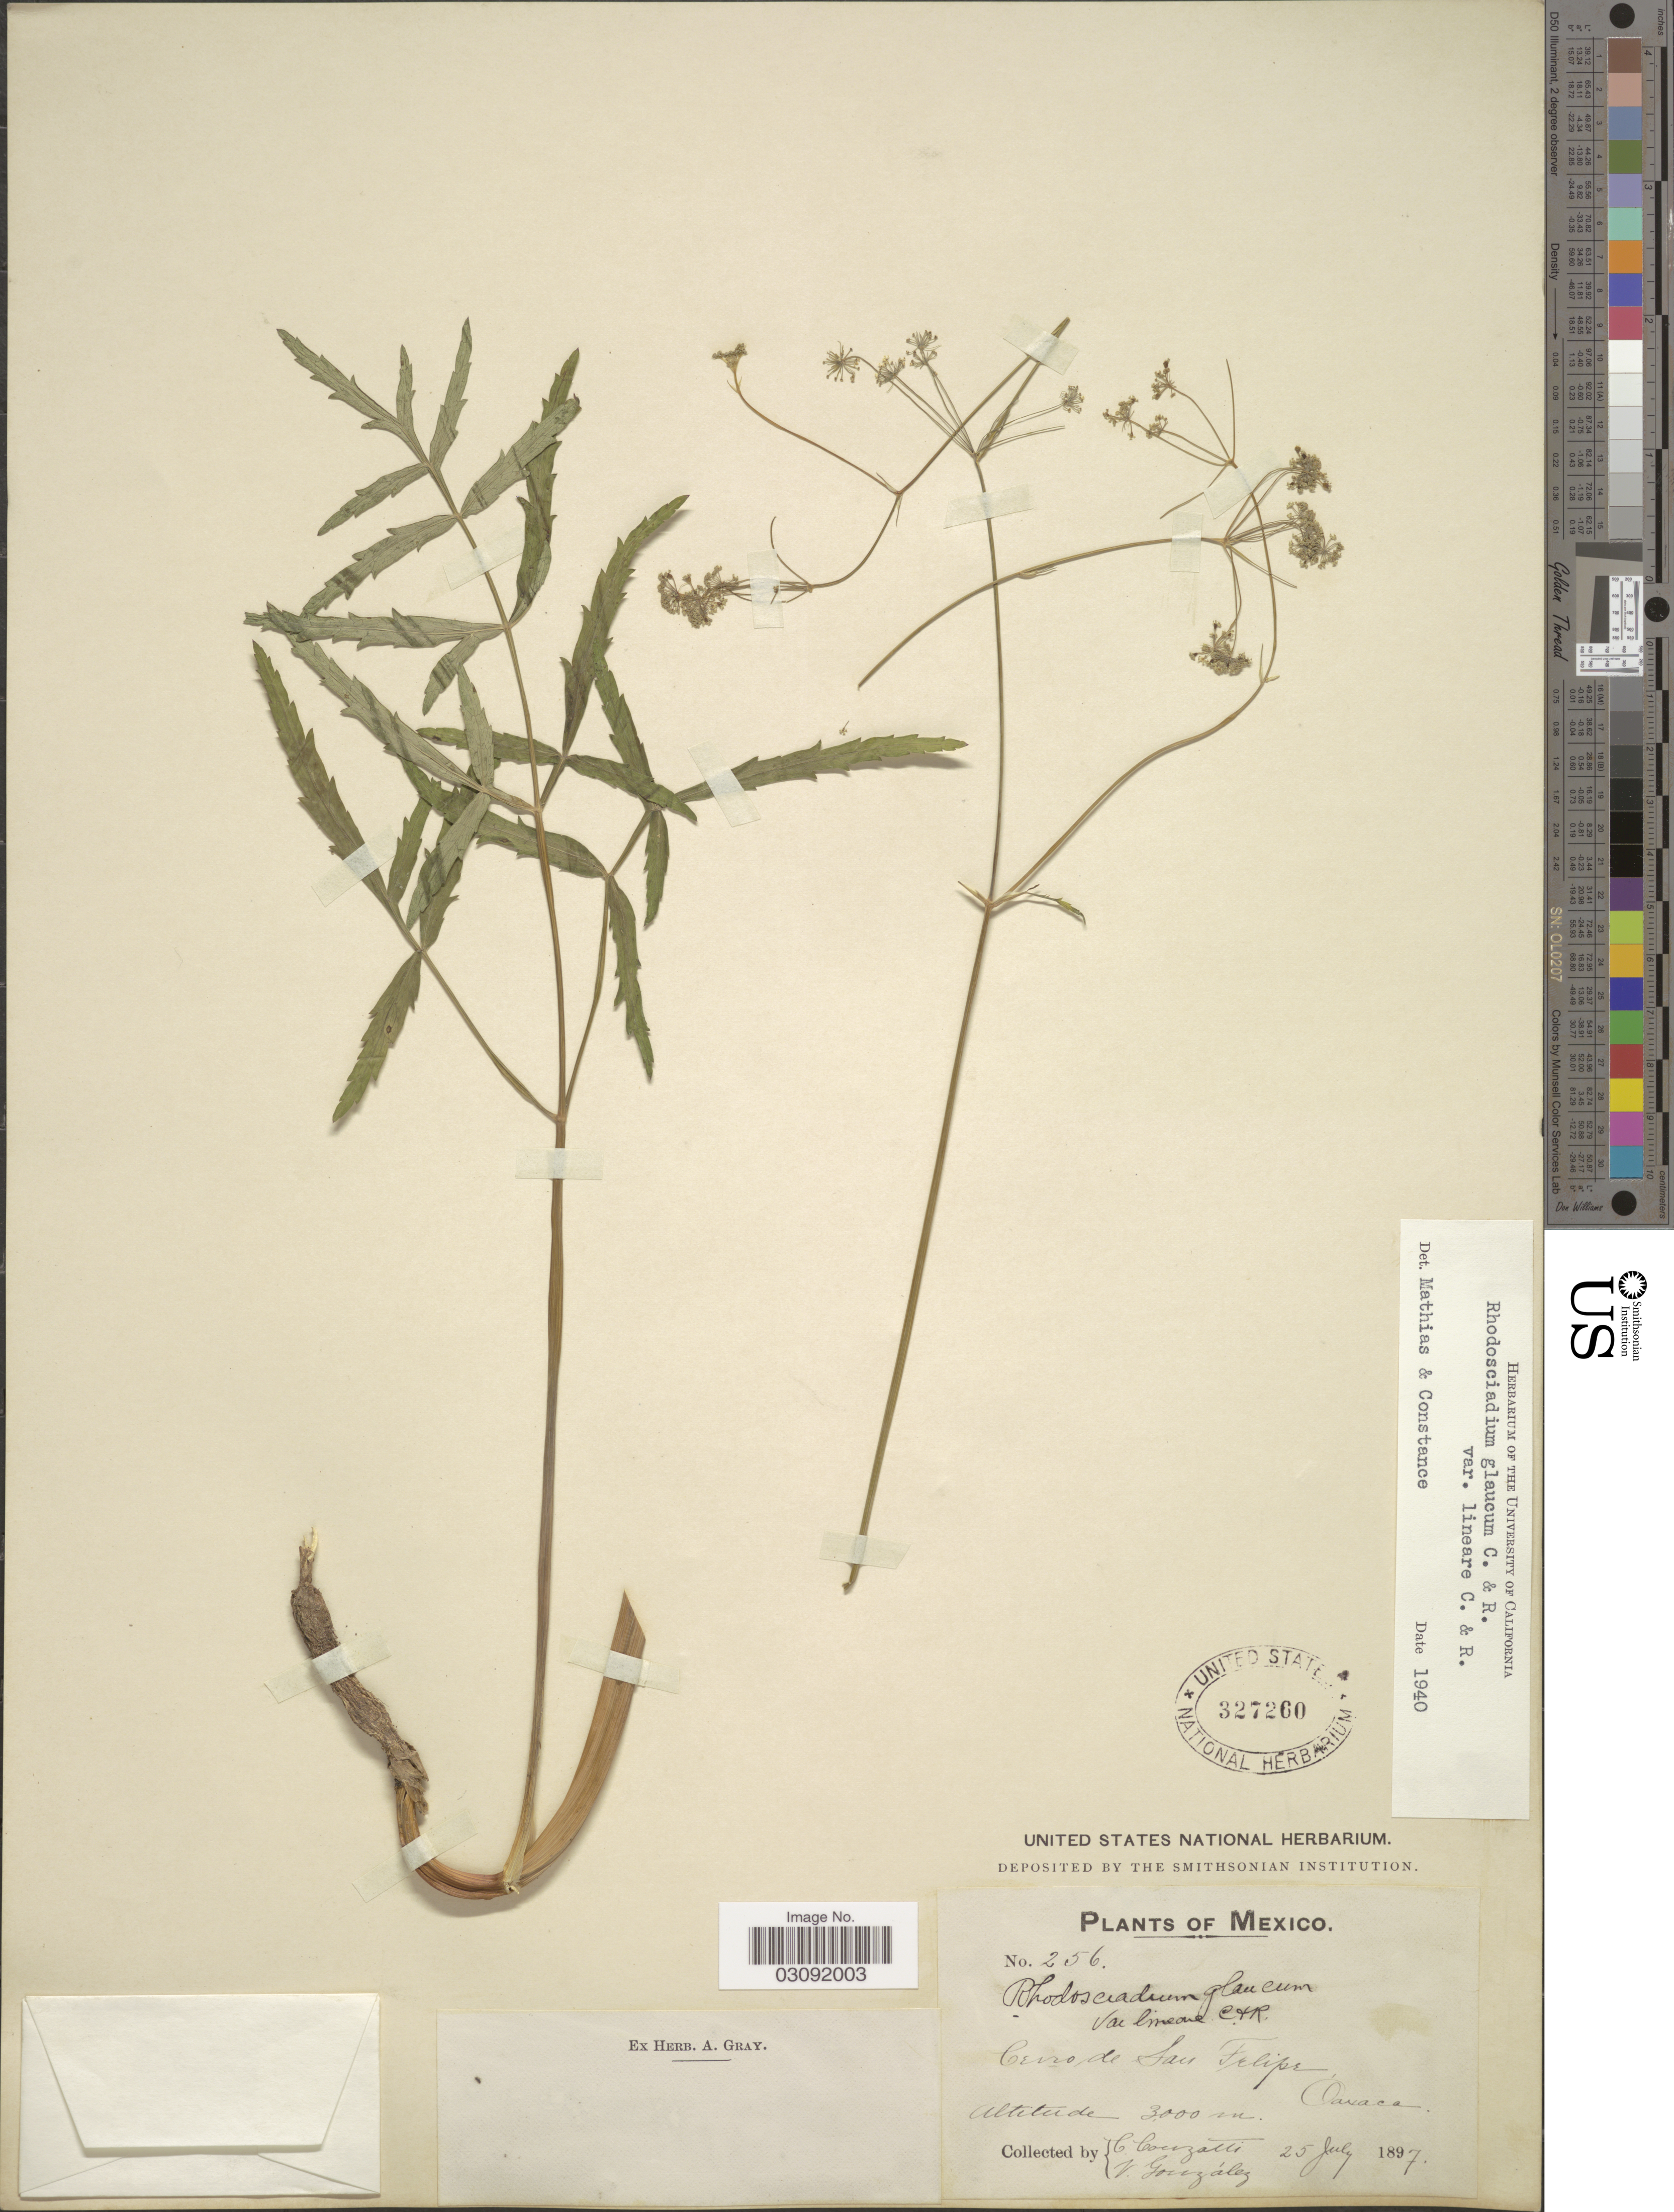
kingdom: Plantae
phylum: Tracheophyta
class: Magnoliopsida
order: Apiales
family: Apiaceae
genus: Rhodosciadium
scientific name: Rhodosciadium glaucum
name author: J.M. Coult. & Rose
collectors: C. Conzatti & V. Gonzalez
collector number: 256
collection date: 1897-07-25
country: Mexico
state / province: Oaxaca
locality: Cerro de San Felipe.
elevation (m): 3000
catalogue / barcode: US 327260